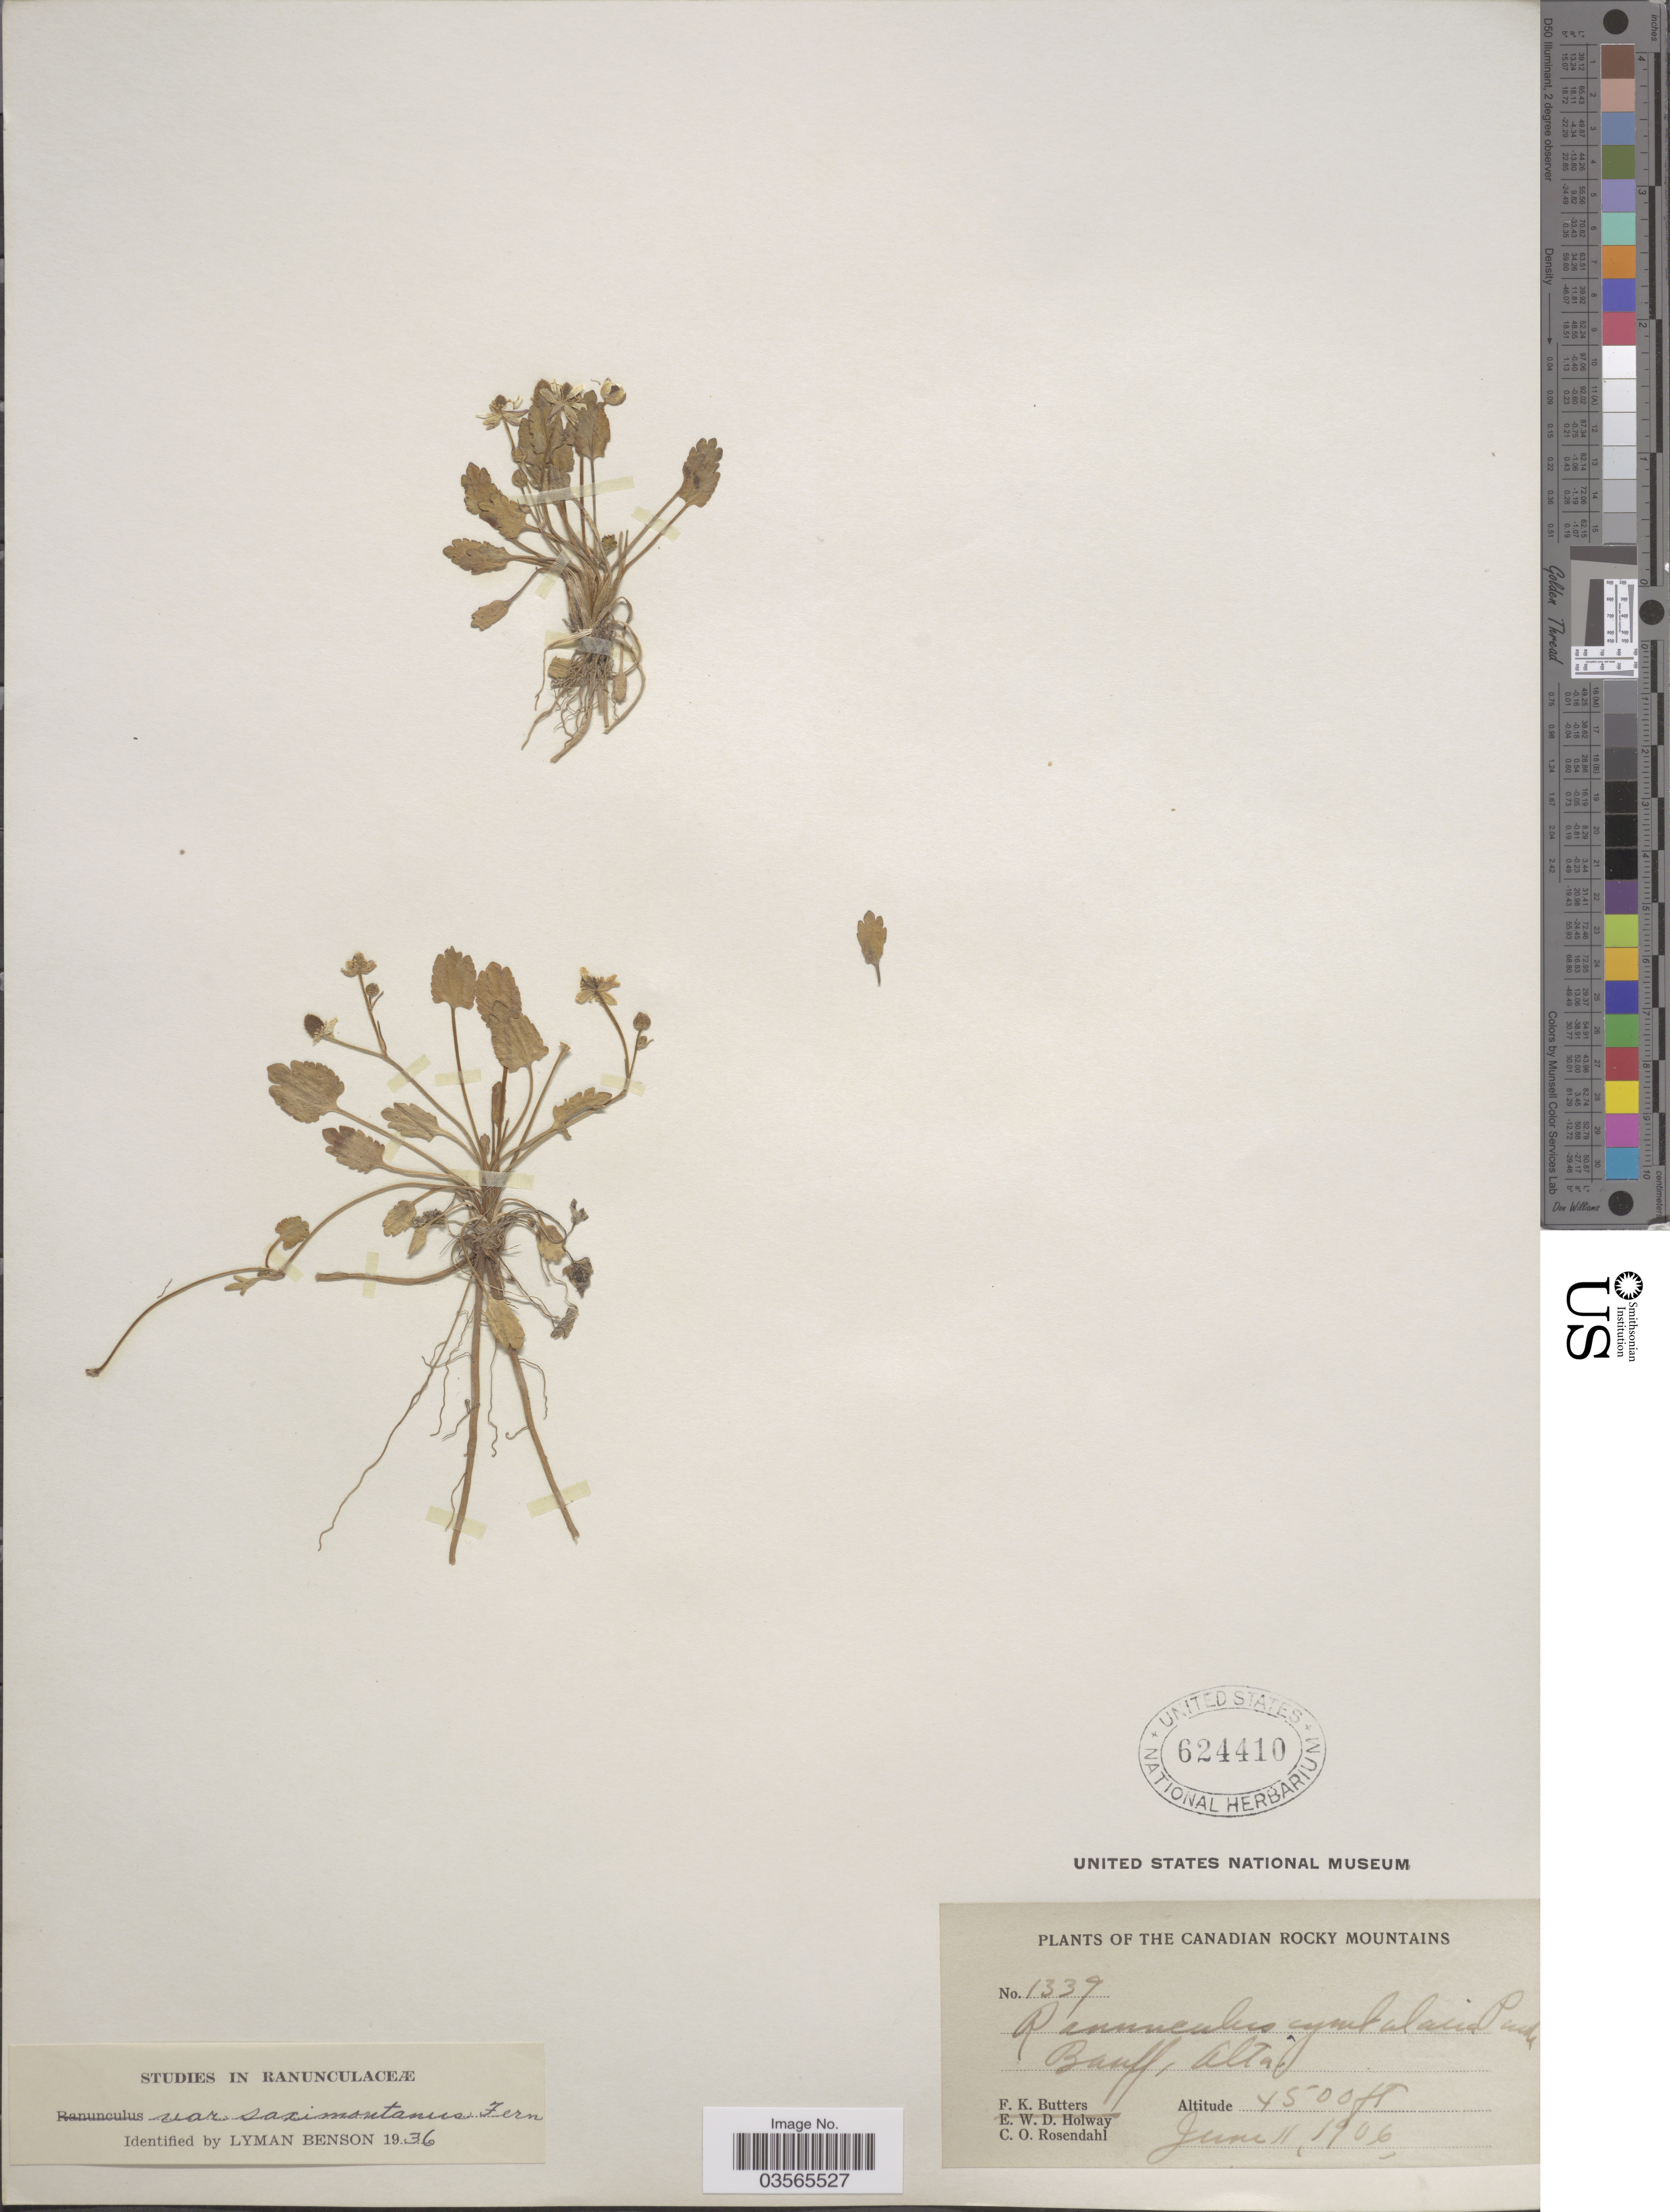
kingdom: Plantae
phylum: Tracheophyta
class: Magnoliopsida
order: Ranunculales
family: Ranunculaceae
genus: Halerpestes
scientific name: Halerpestes cymbalaria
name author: (Pursh) Greene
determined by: Strong, M. T., (US), Smithsonian Institution - National Museum of Natural History (UNITED STATES)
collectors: F. K. Butters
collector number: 1339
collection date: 1906-06-11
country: Canada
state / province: Alberta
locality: The Canadian Rocky Mountains. Banff, Alta.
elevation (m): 1372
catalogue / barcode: US 624410